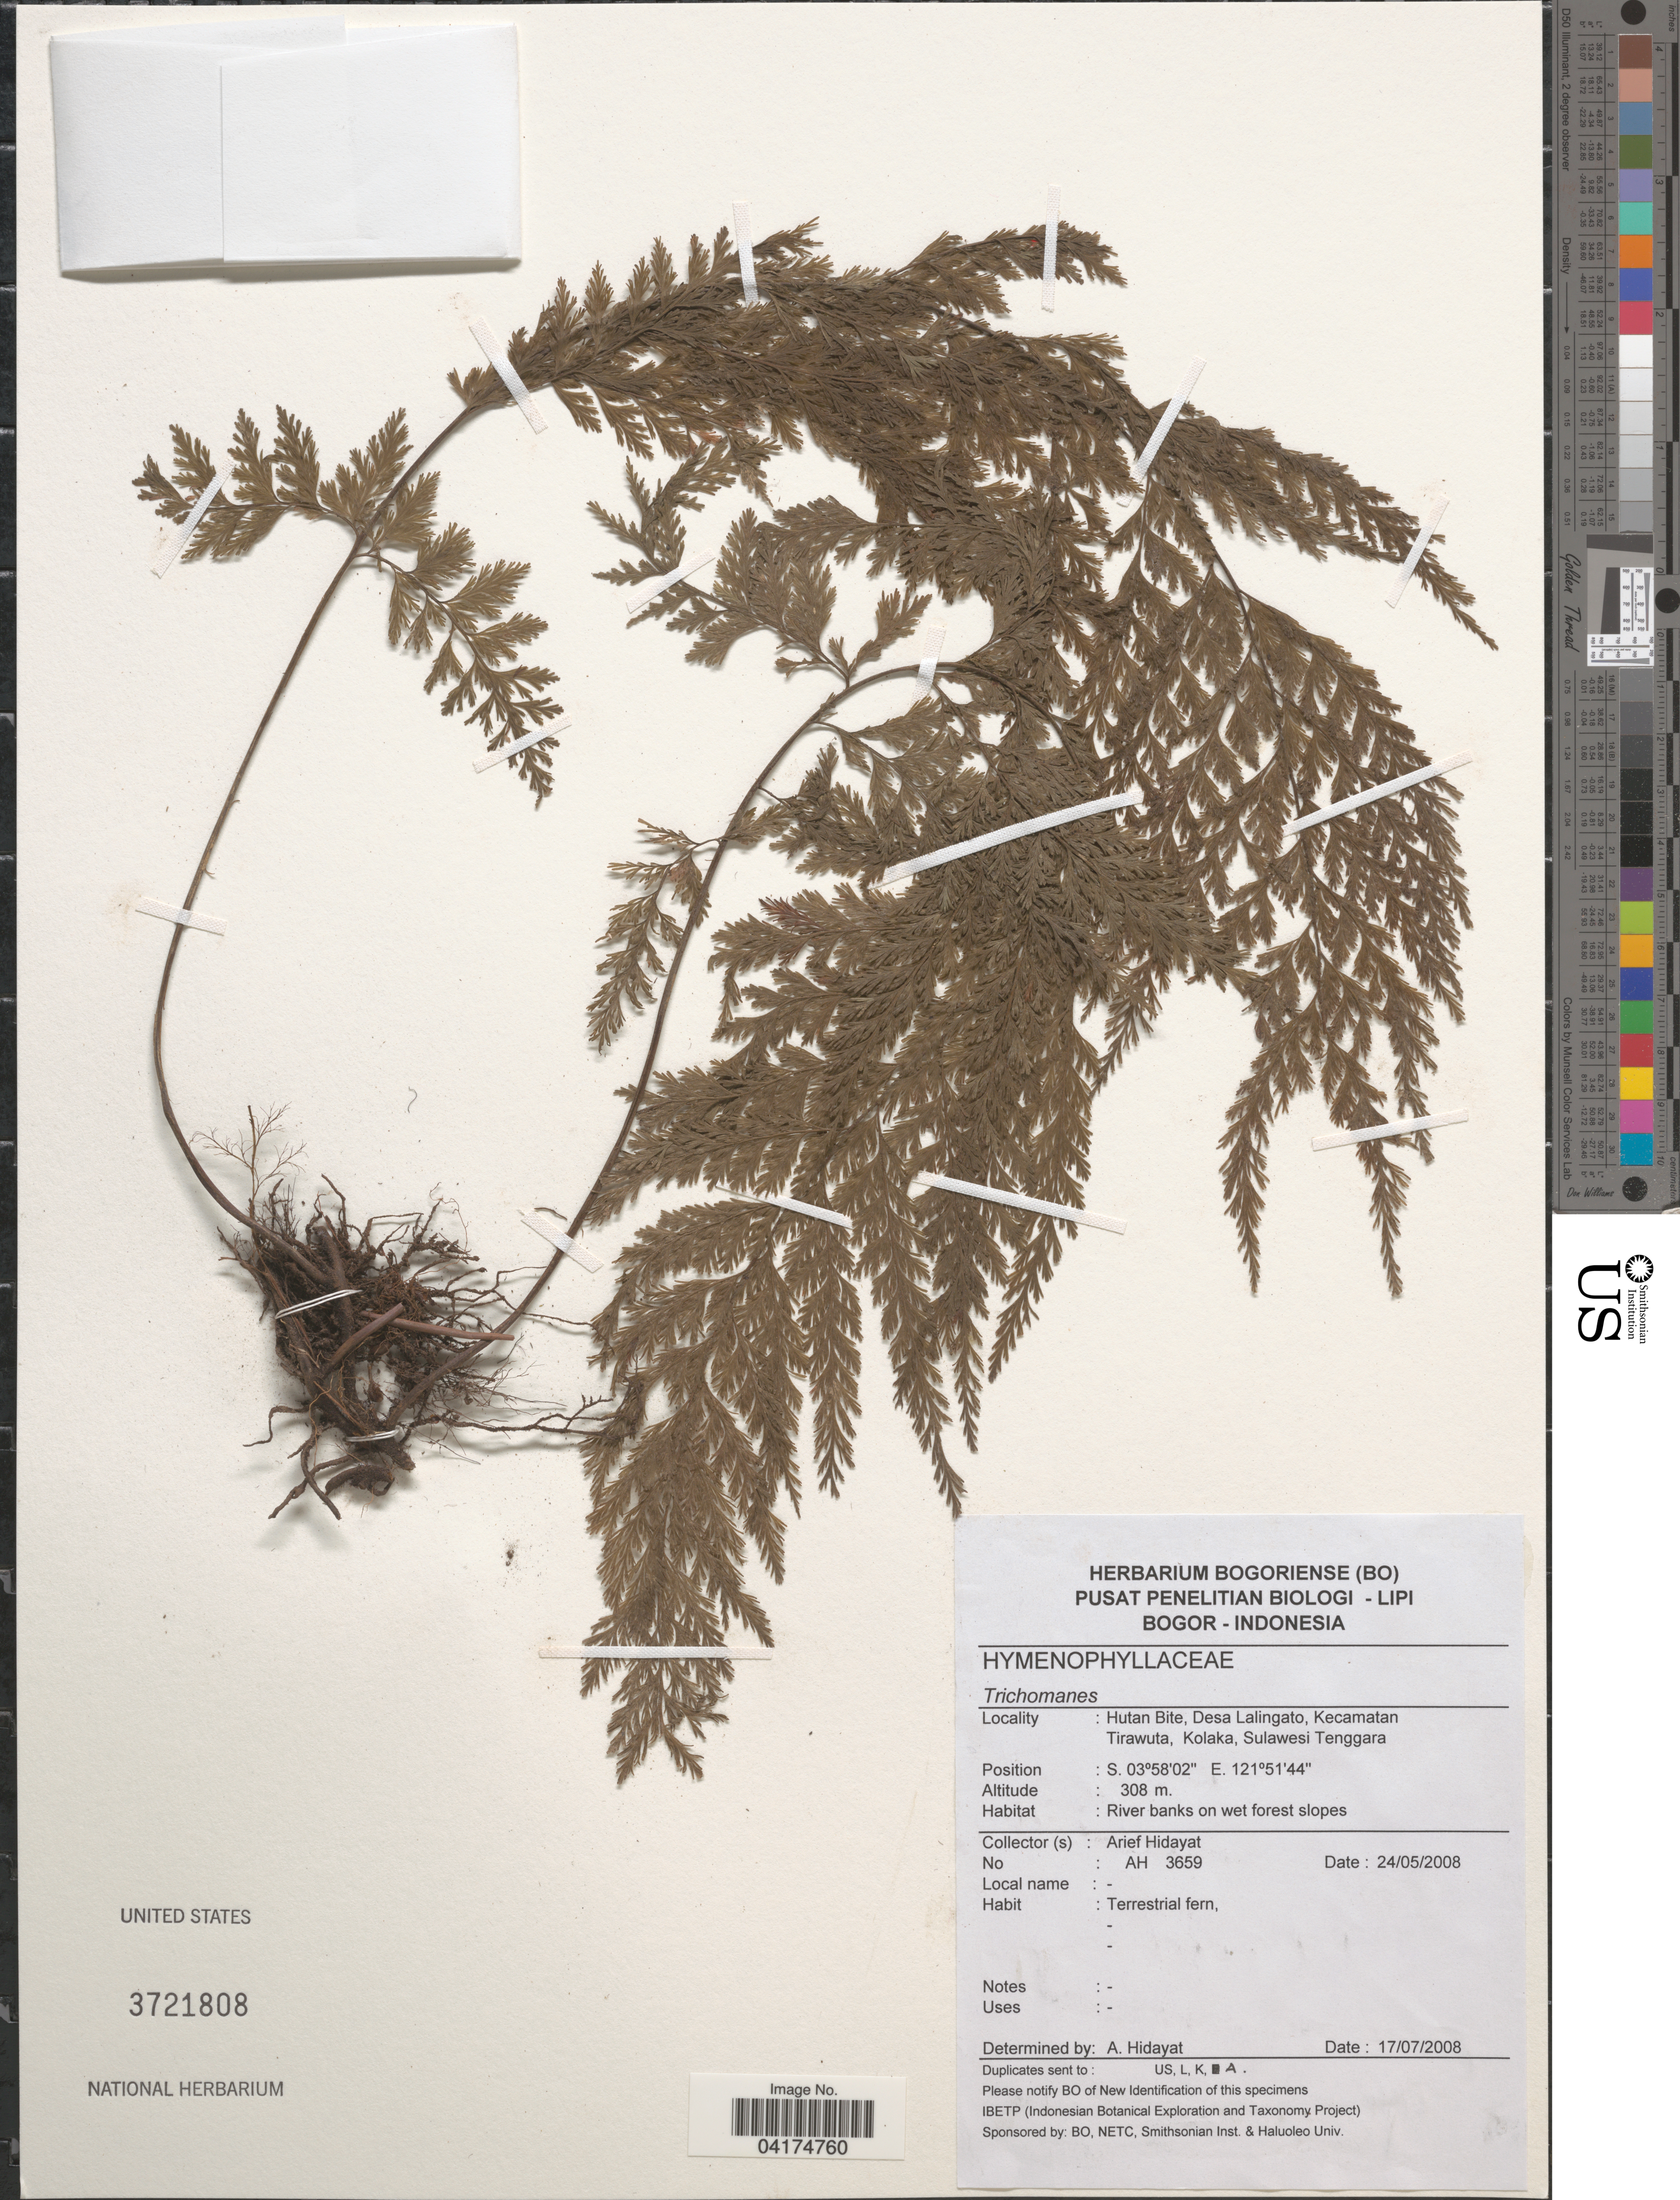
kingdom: Plantae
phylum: Tracheophyta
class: Polypodiopsida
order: Hymenophyllales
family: Hymenophyllaceae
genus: Trichomanes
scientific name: Trichomanes sp.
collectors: A. Hidayat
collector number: AH3659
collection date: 2008-05-24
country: Indonesia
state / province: Sulawesi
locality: Hutan Bite, Desa Lalingato, Kecamatan Tirawuta, Kolaka, Sulawesi Tenggara.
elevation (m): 308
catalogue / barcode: US 3721808